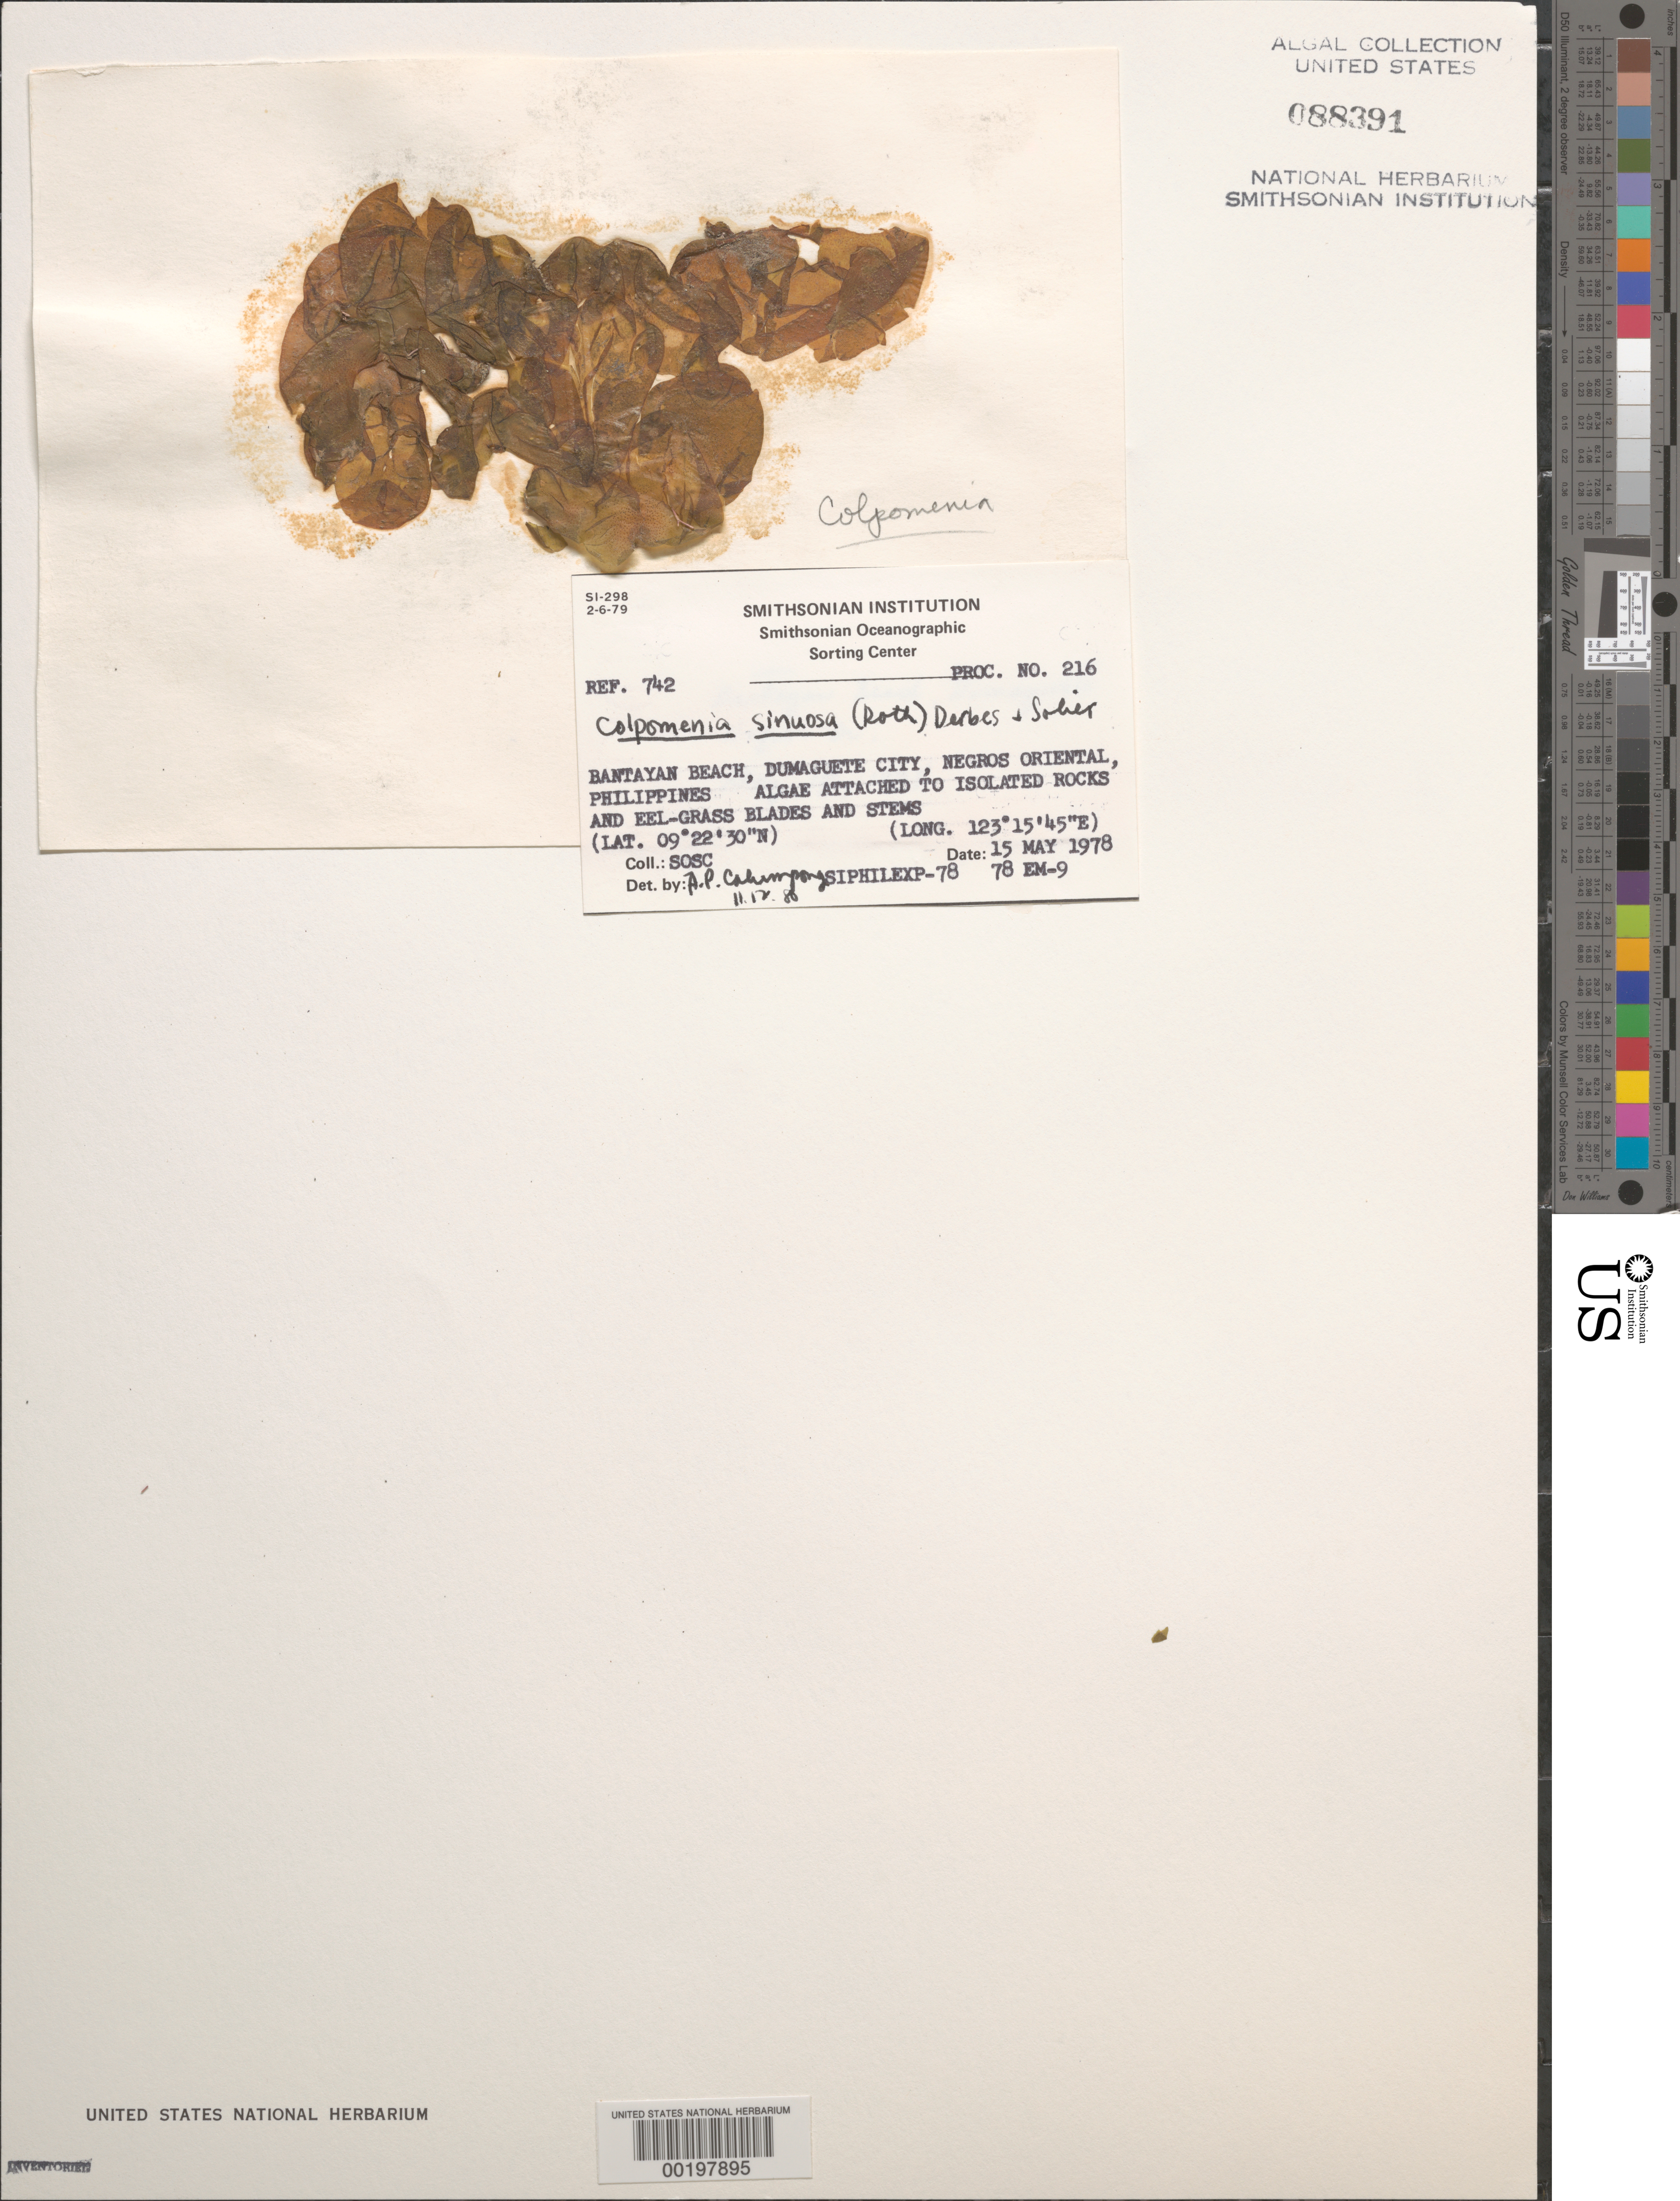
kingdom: Chromista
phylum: Ochrophyta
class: Phaeophyceae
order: Scytosiphonales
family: Scytosiphonaceae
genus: Colpomenia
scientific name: Colpomenia sinuosa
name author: (K. Mert. ex Roth) Derbes & Solier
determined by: Calumpong, H. P.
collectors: SOSC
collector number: Station 78 Em-9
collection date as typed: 15 May 1978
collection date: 1978-05-15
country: Philippines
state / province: Central Visayas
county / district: Negros Oriental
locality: Bantayan beach, dumaguete city, negros oriental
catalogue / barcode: US 88391